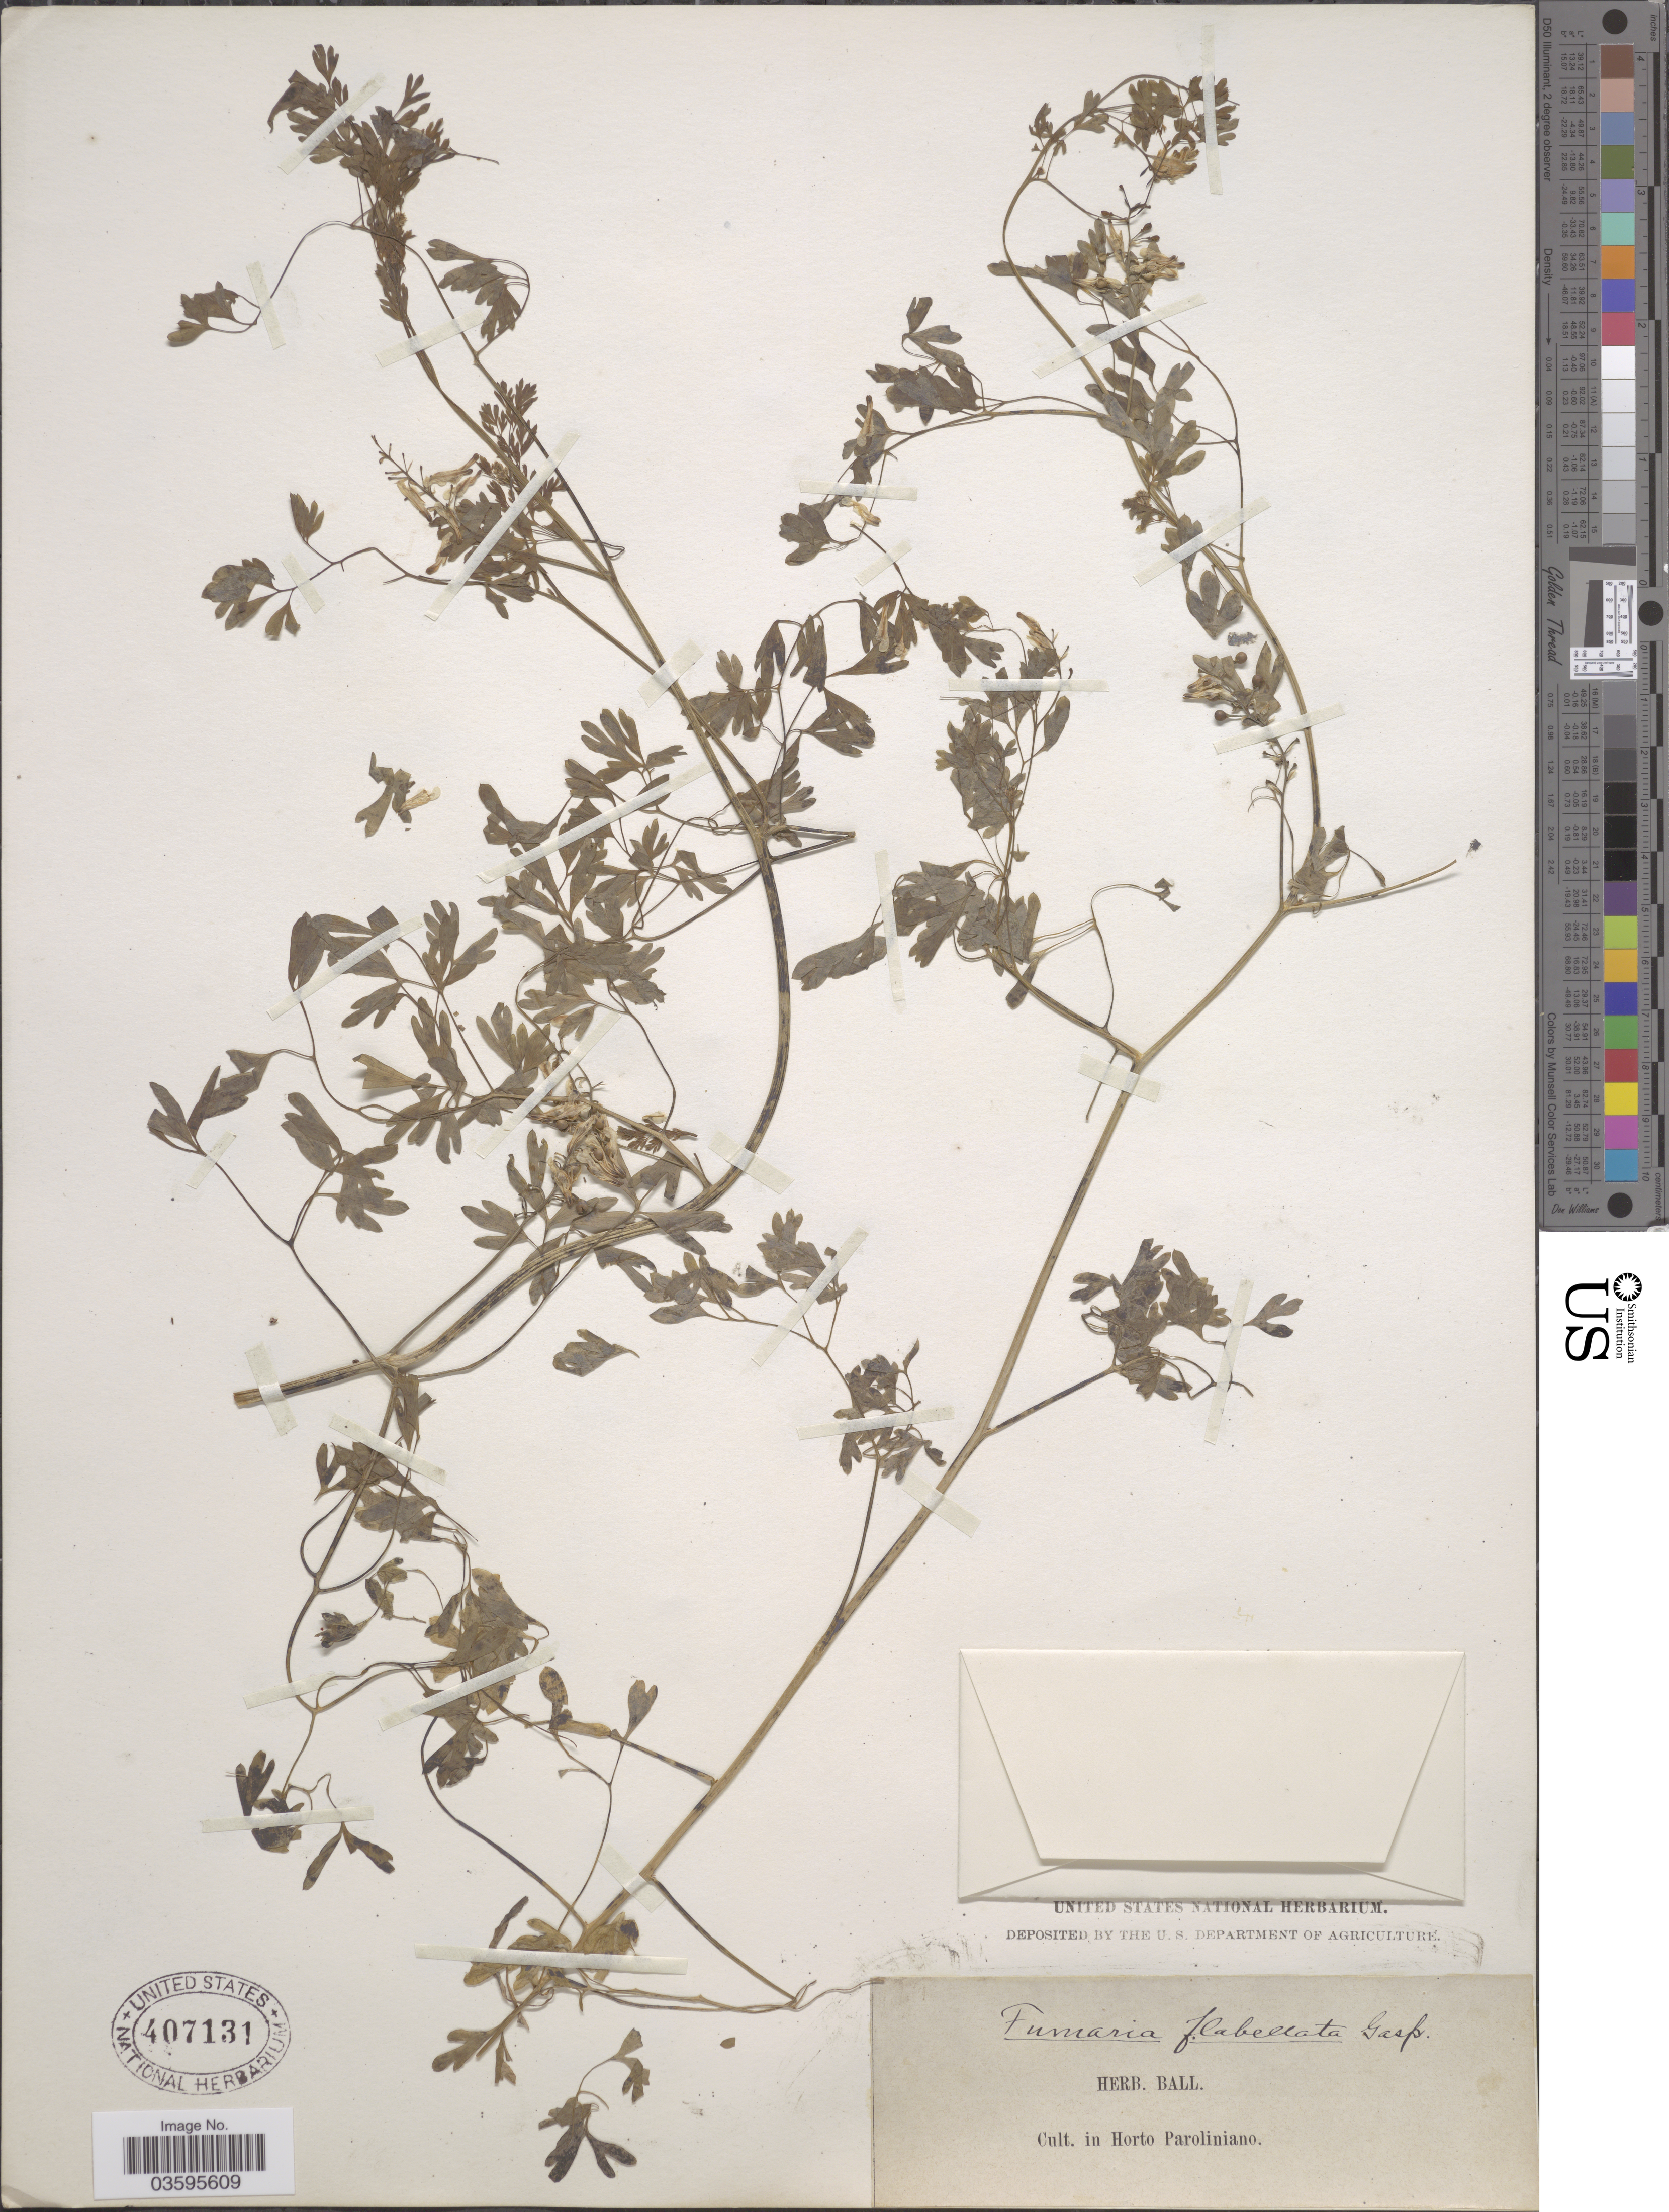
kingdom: Plantae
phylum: Tracheophyta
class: Magnoliopsida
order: Ranunculales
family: Papaveraceae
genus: Fumaria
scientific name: Fumaria flabellata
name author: Gasp.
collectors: ex herb. Ball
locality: Cult. in Horto Paroliniano.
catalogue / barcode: US 407131